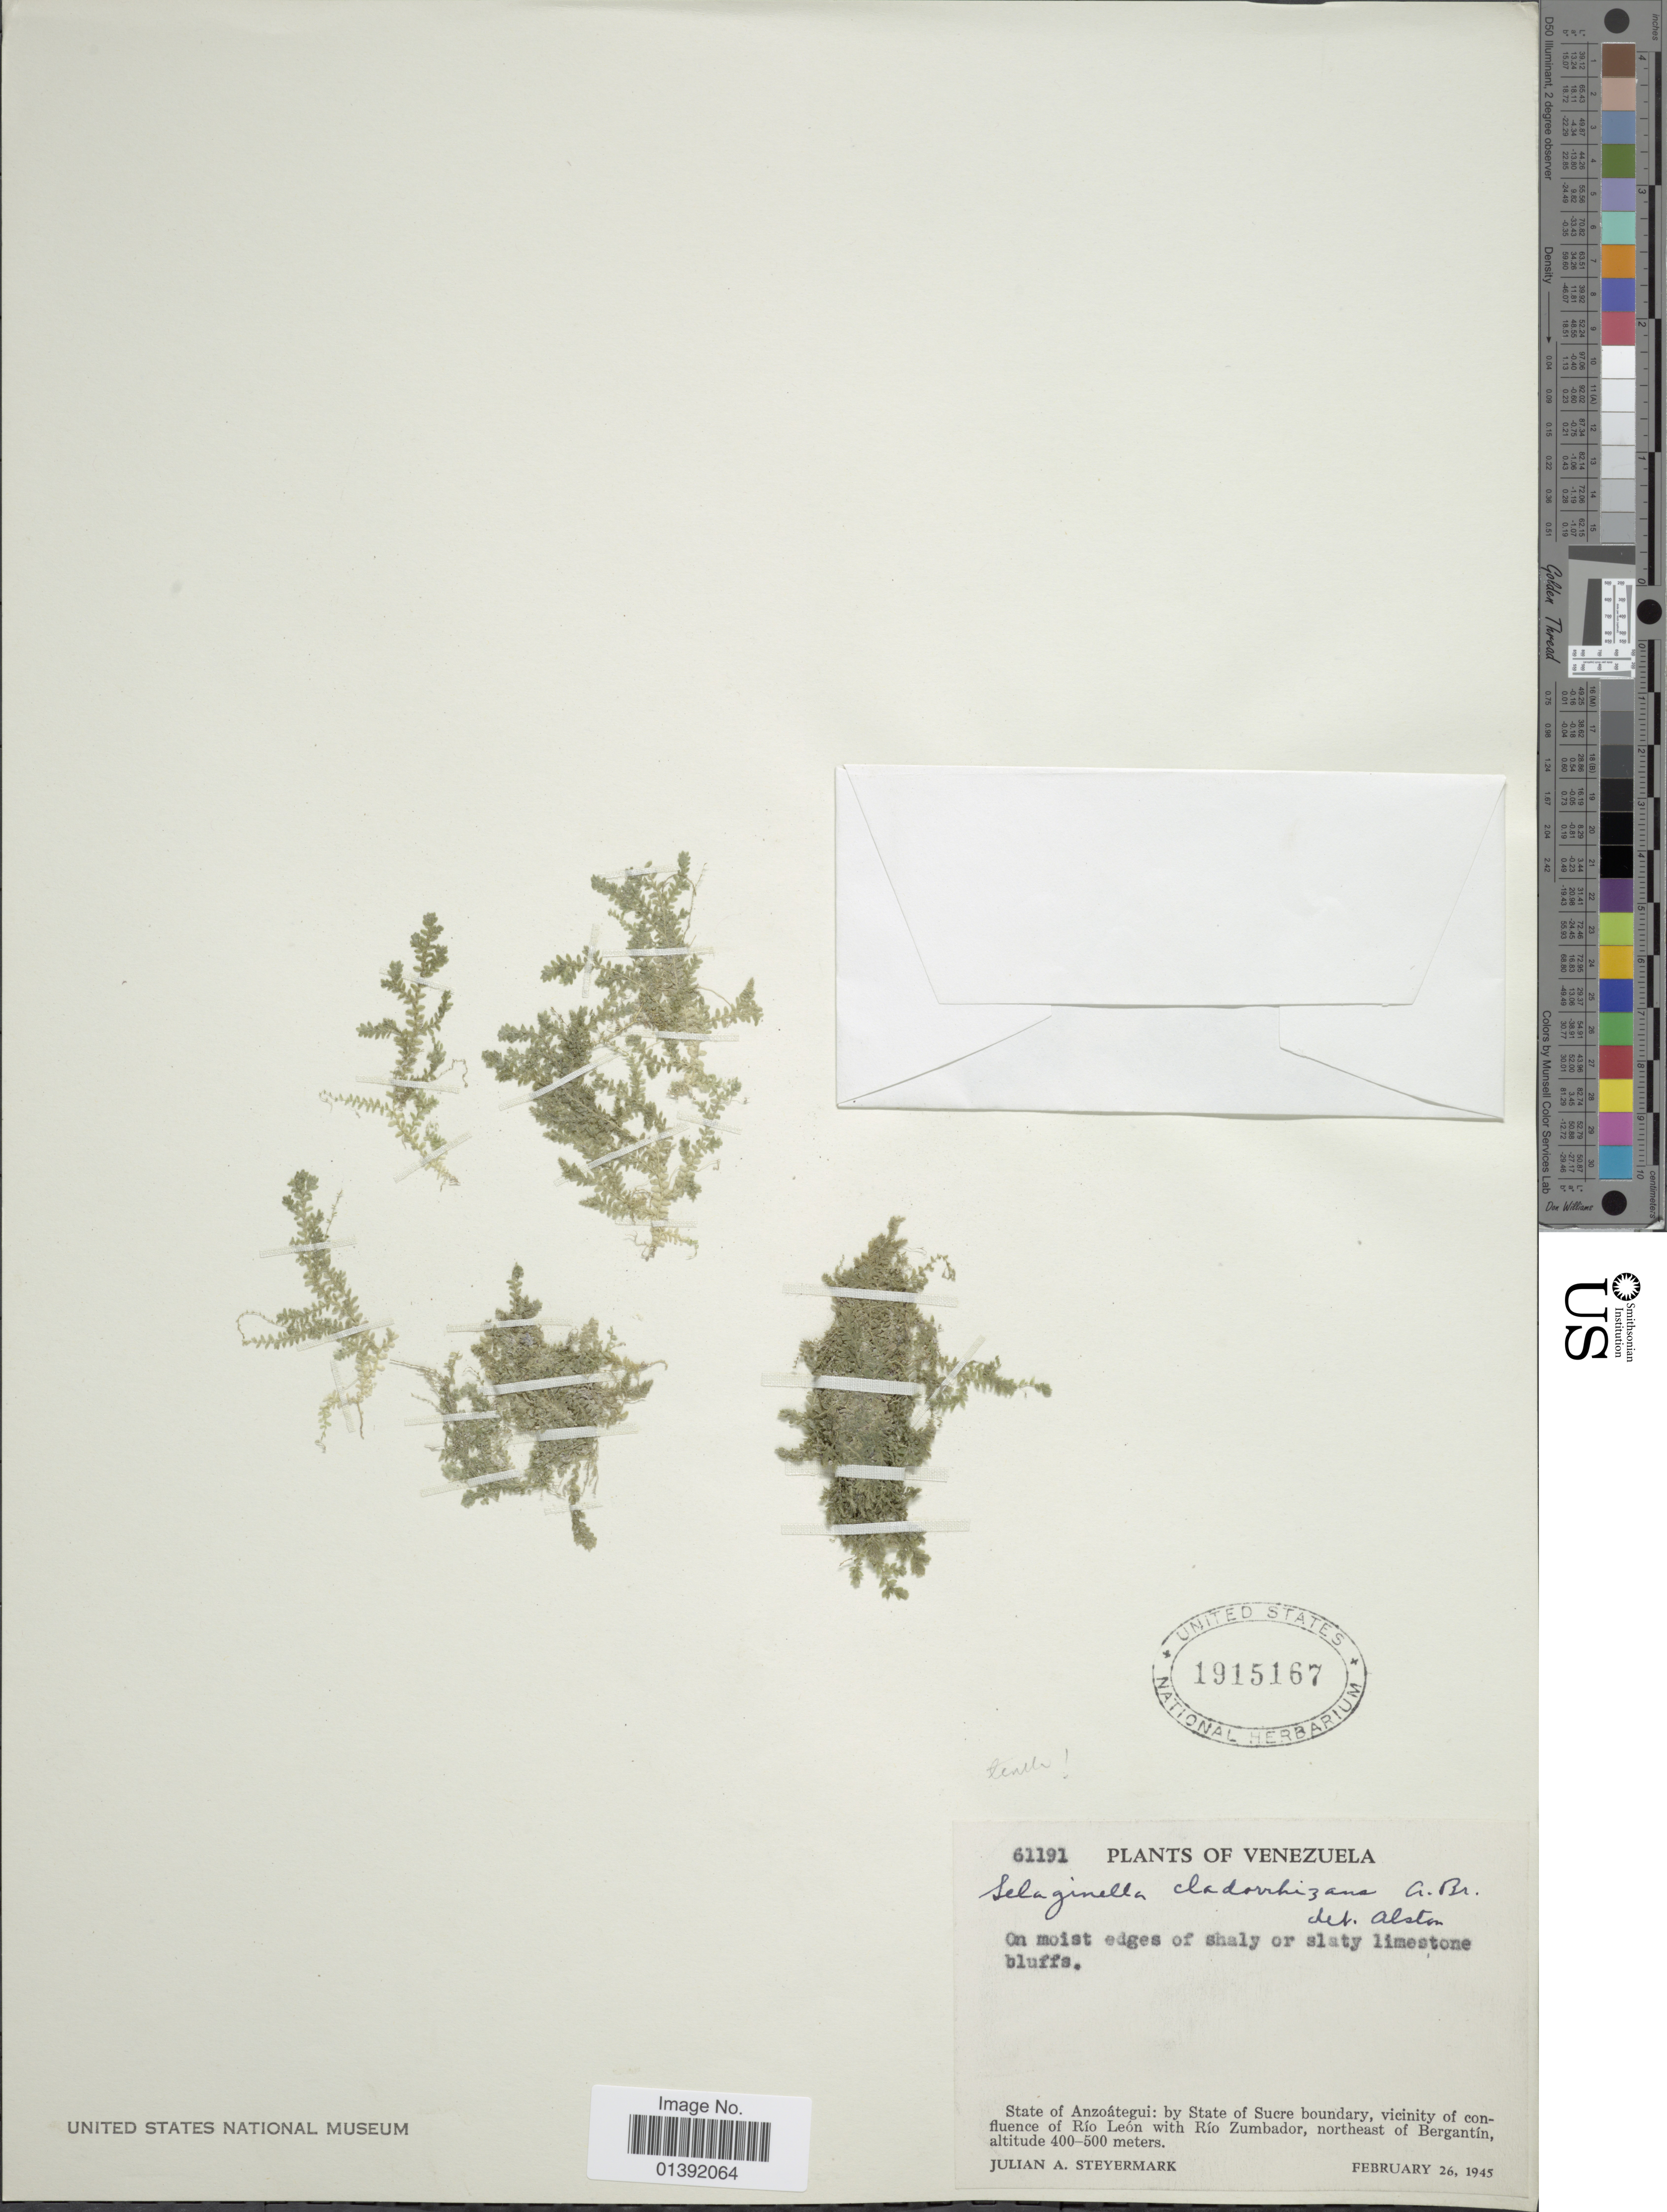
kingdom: Plantae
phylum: Tracheophyta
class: Lycopodiopsida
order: Selaginellales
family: Selaginellaceae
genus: Selaginella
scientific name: Selaginella tenella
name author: (P. Beauv.) Spring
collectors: J. Steyermark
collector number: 61191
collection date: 1945-02-26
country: Venezuela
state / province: Anzoategui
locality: By State of Sucre boundary, vicinity of confluence of Rio León with Rio Zumbador, northeast of Bergantin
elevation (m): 400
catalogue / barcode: US 1915167